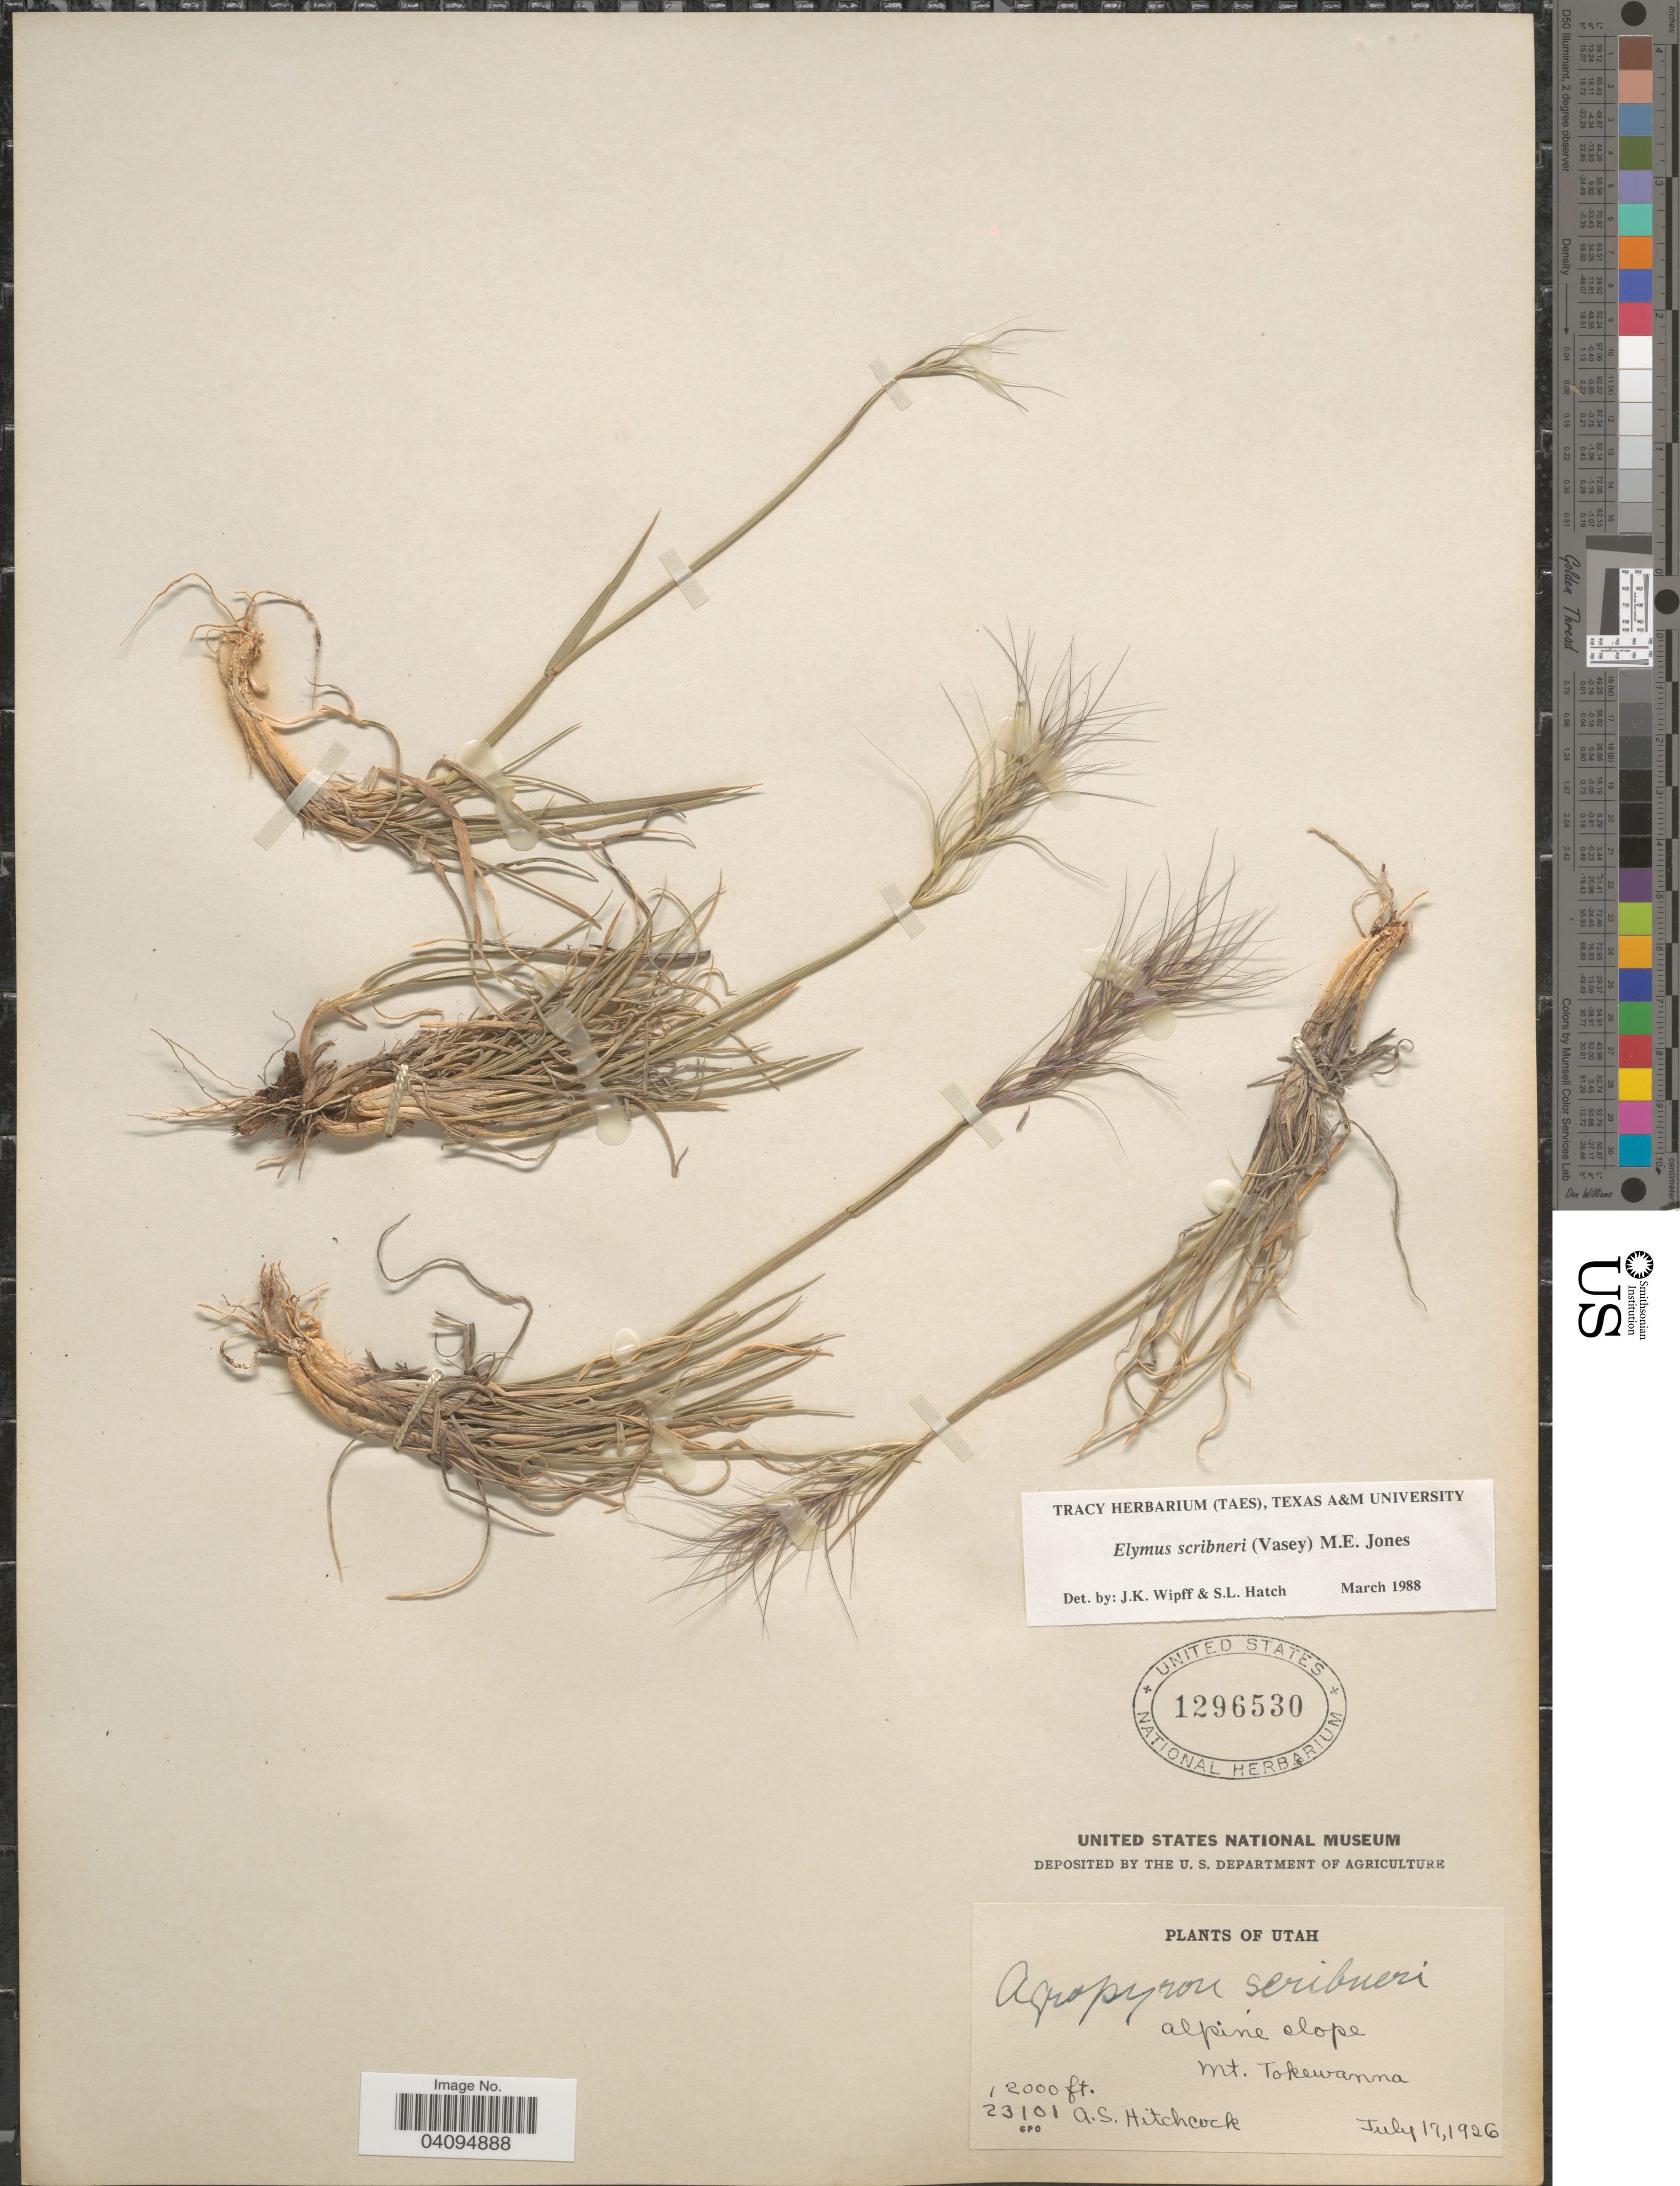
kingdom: Plantae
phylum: Tracheophyta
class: Liliopsida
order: Poales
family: Poaceae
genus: Elymus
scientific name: Elymus scribneri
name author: (Vasey) M.E. Jones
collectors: A. S. Hitchcock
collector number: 23101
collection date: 1926-07-17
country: United States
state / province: Utah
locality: Alpine slope. Mt. Tokewanna.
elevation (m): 3658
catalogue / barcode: US 1296530